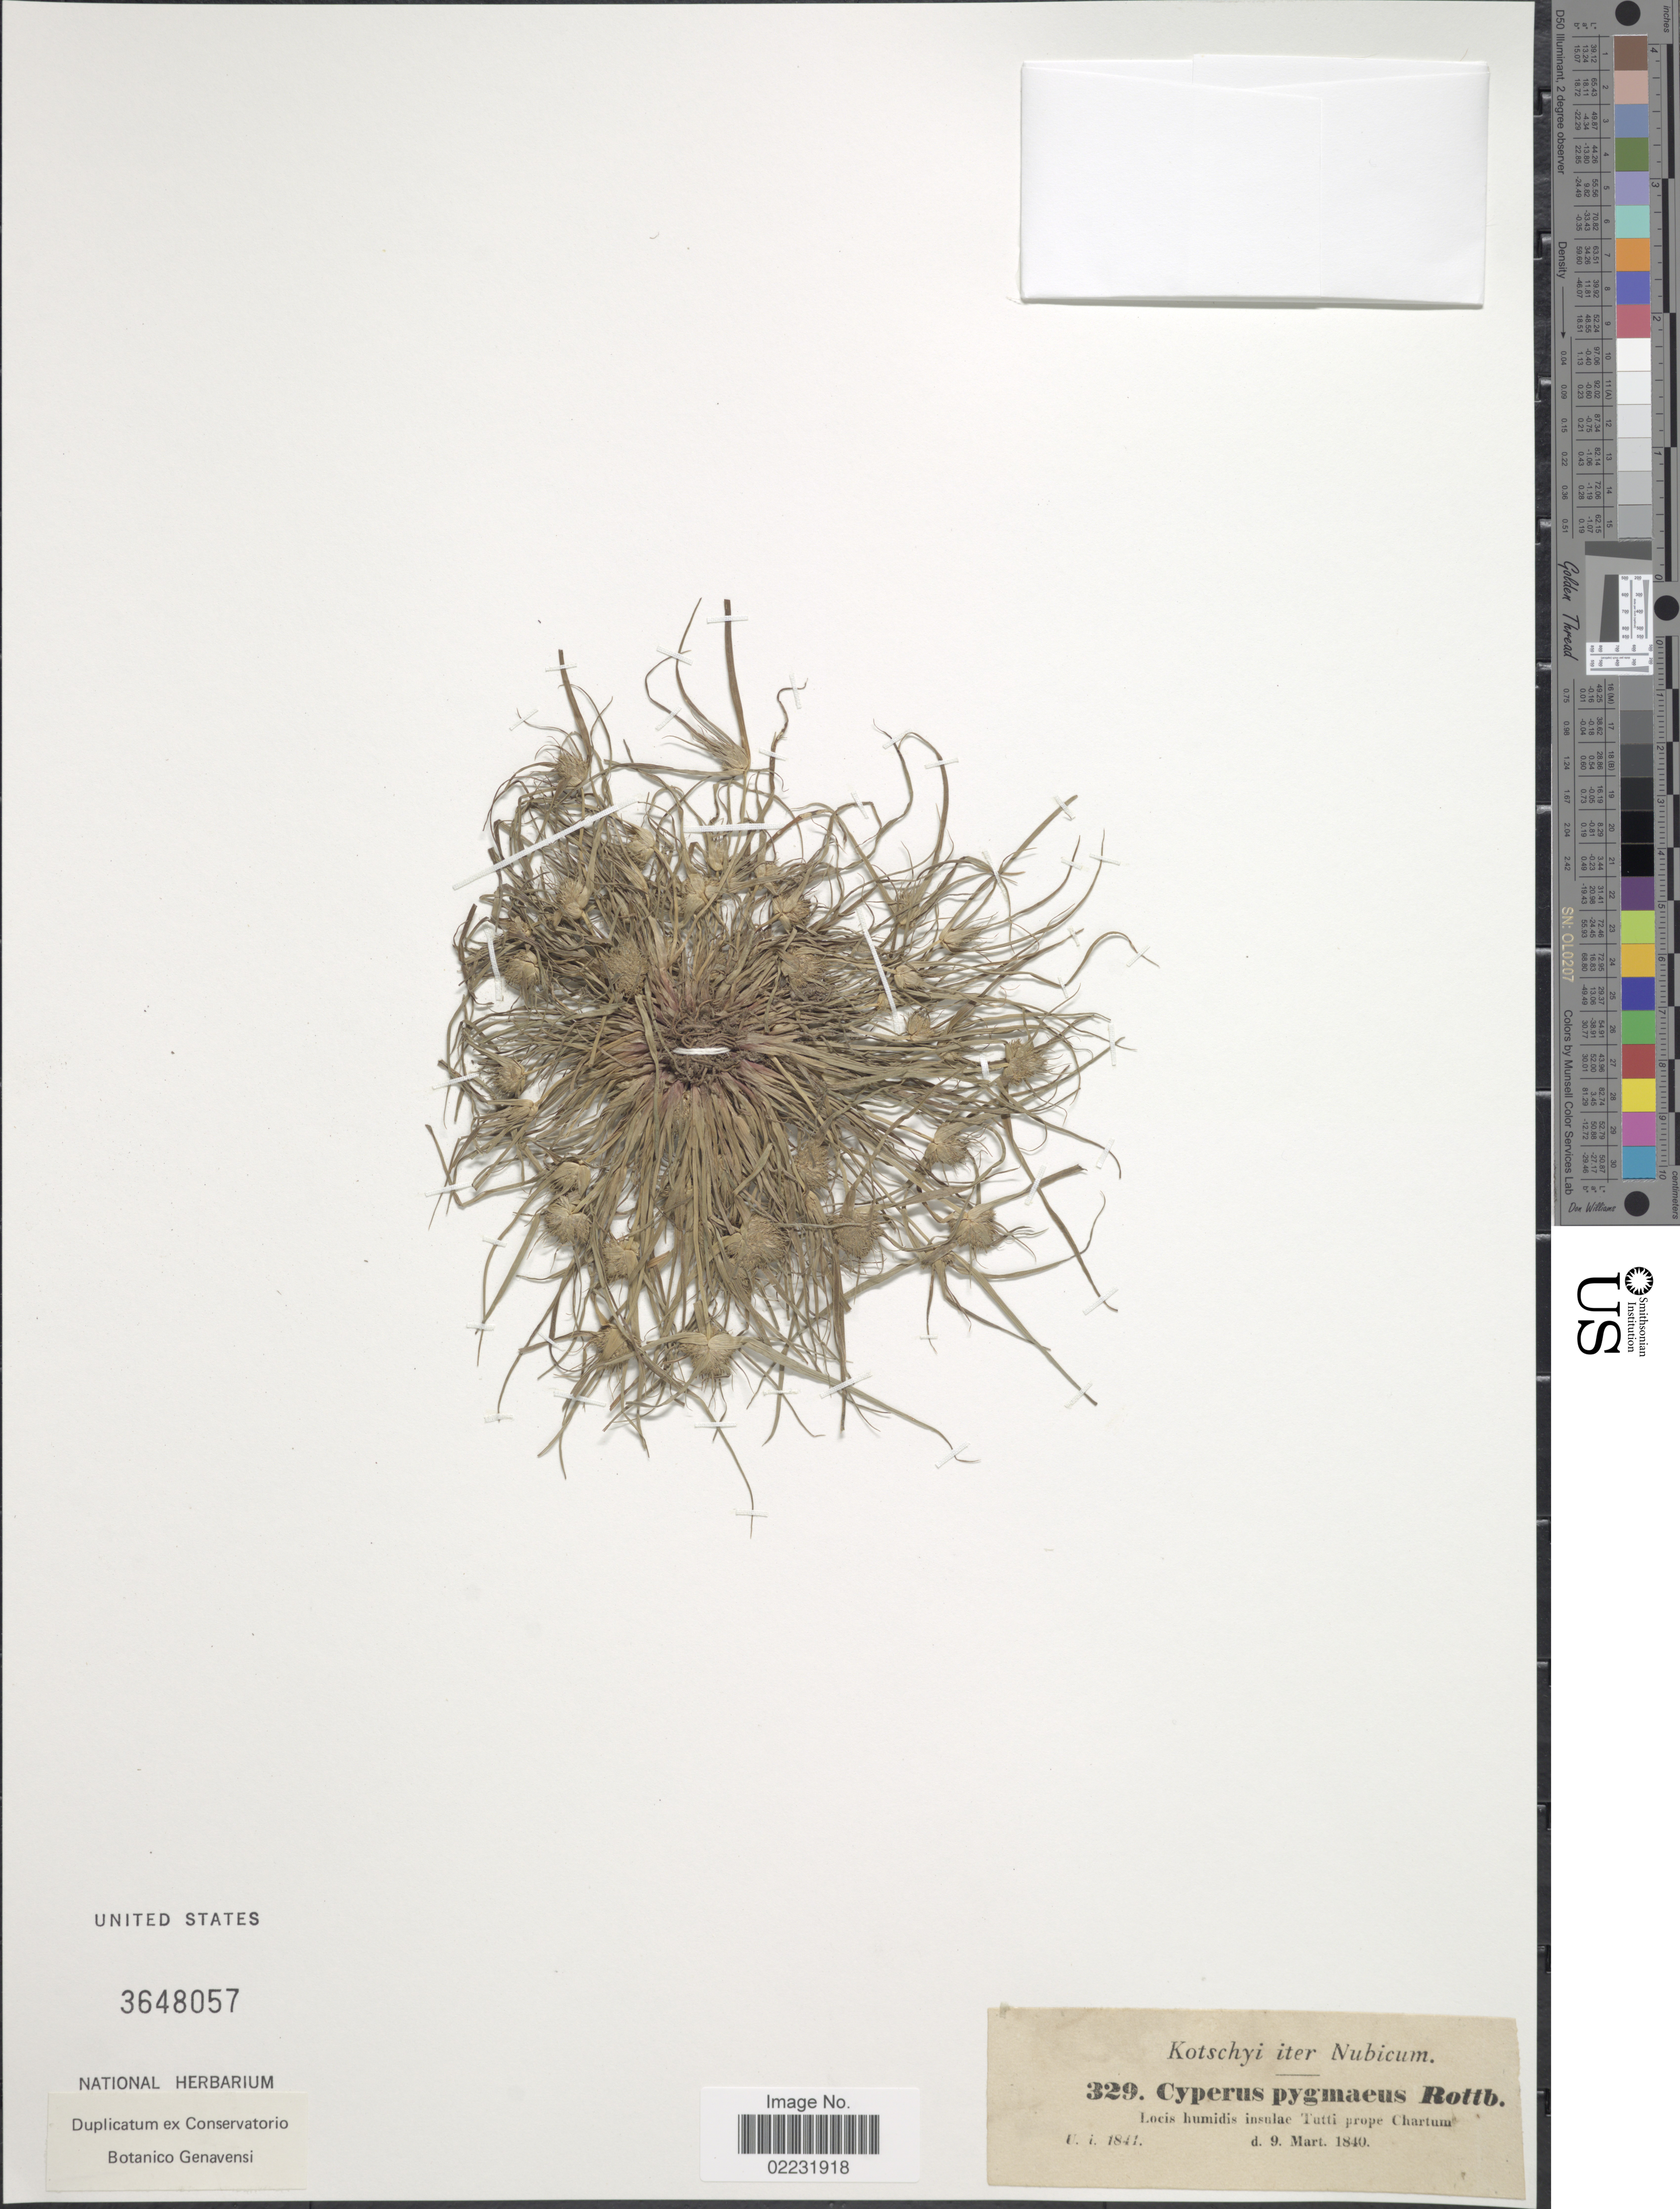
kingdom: Plantae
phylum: Tracheophyta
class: Liliopsida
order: Poales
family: Cyperaceae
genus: Cyperus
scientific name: Cyperus pygmaeus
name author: Rottb.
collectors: K. G. Kotschy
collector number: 329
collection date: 1840-03-09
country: Sudan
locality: Nubicum, Locis humidis insulae Tutti prope Chartum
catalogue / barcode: US 3648057